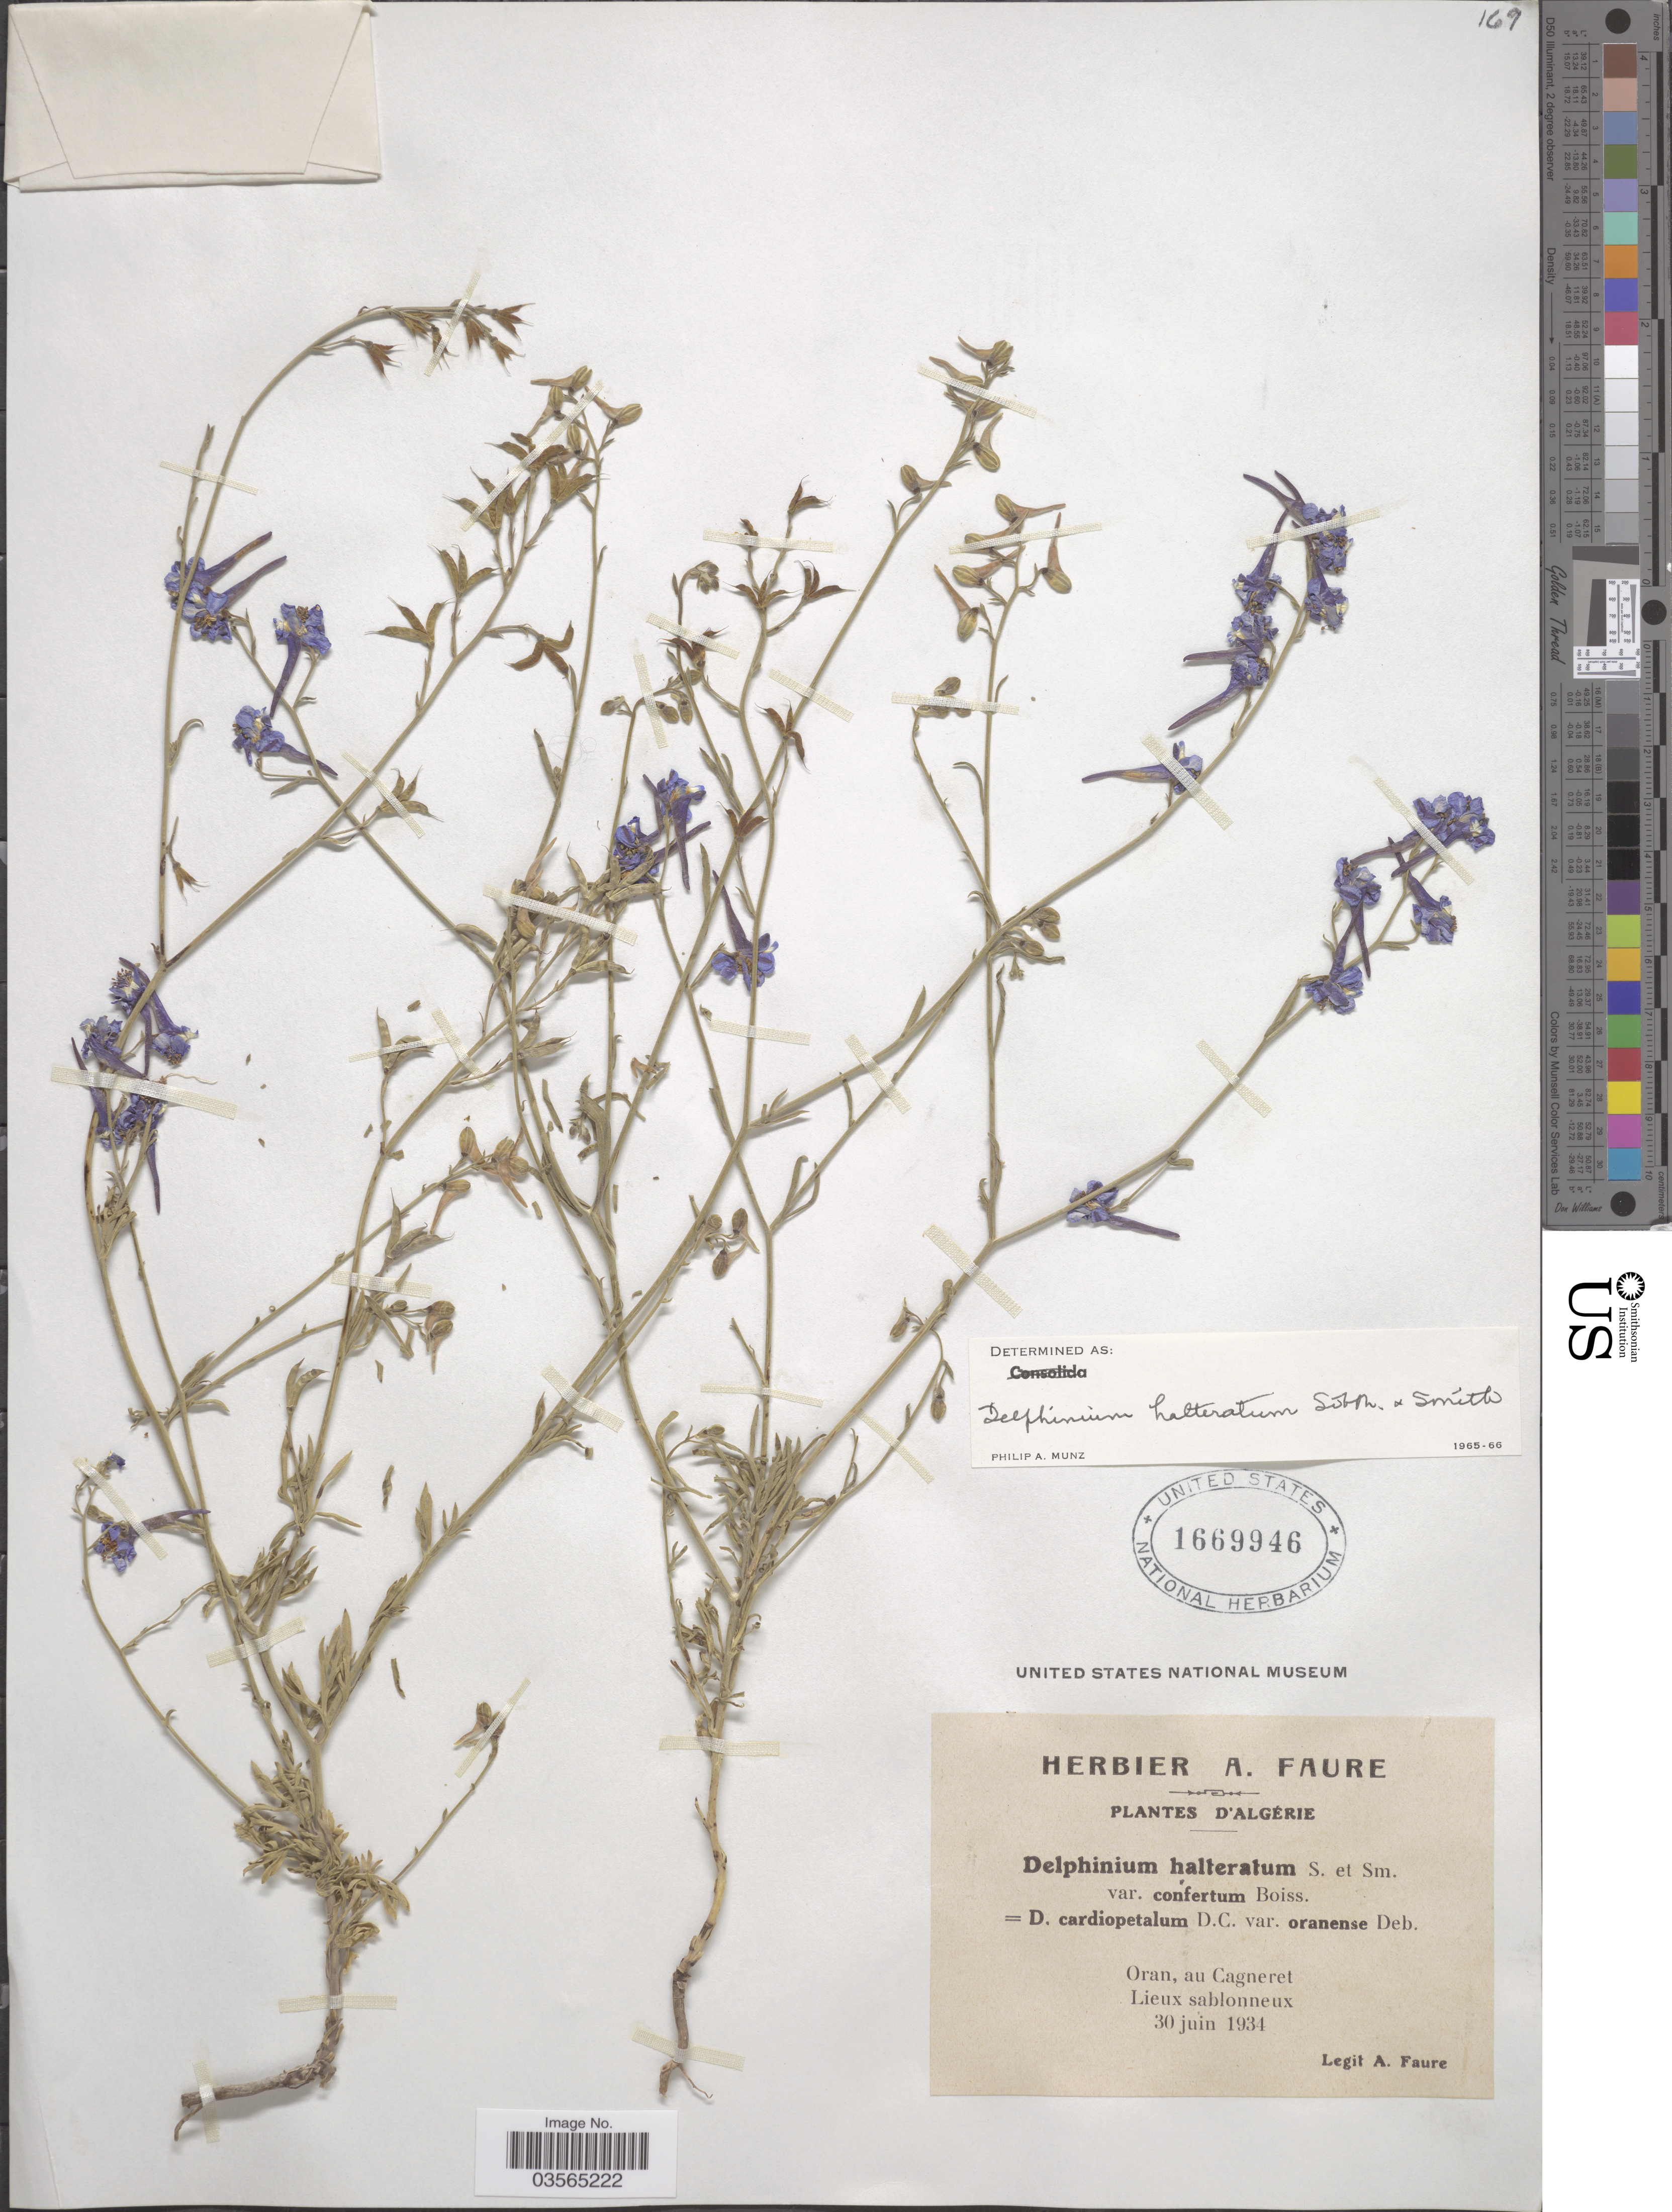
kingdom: Plantae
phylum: Tracheophyta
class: Magnoliopsida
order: Ranunculales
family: Ranunculaceae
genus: Delphinium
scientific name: Delphinium halteratum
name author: Sibth. & Sm.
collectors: A. Faure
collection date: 1934-06-30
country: Algeria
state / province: Oran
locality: Au Cagneret.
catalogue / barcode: US 1669946